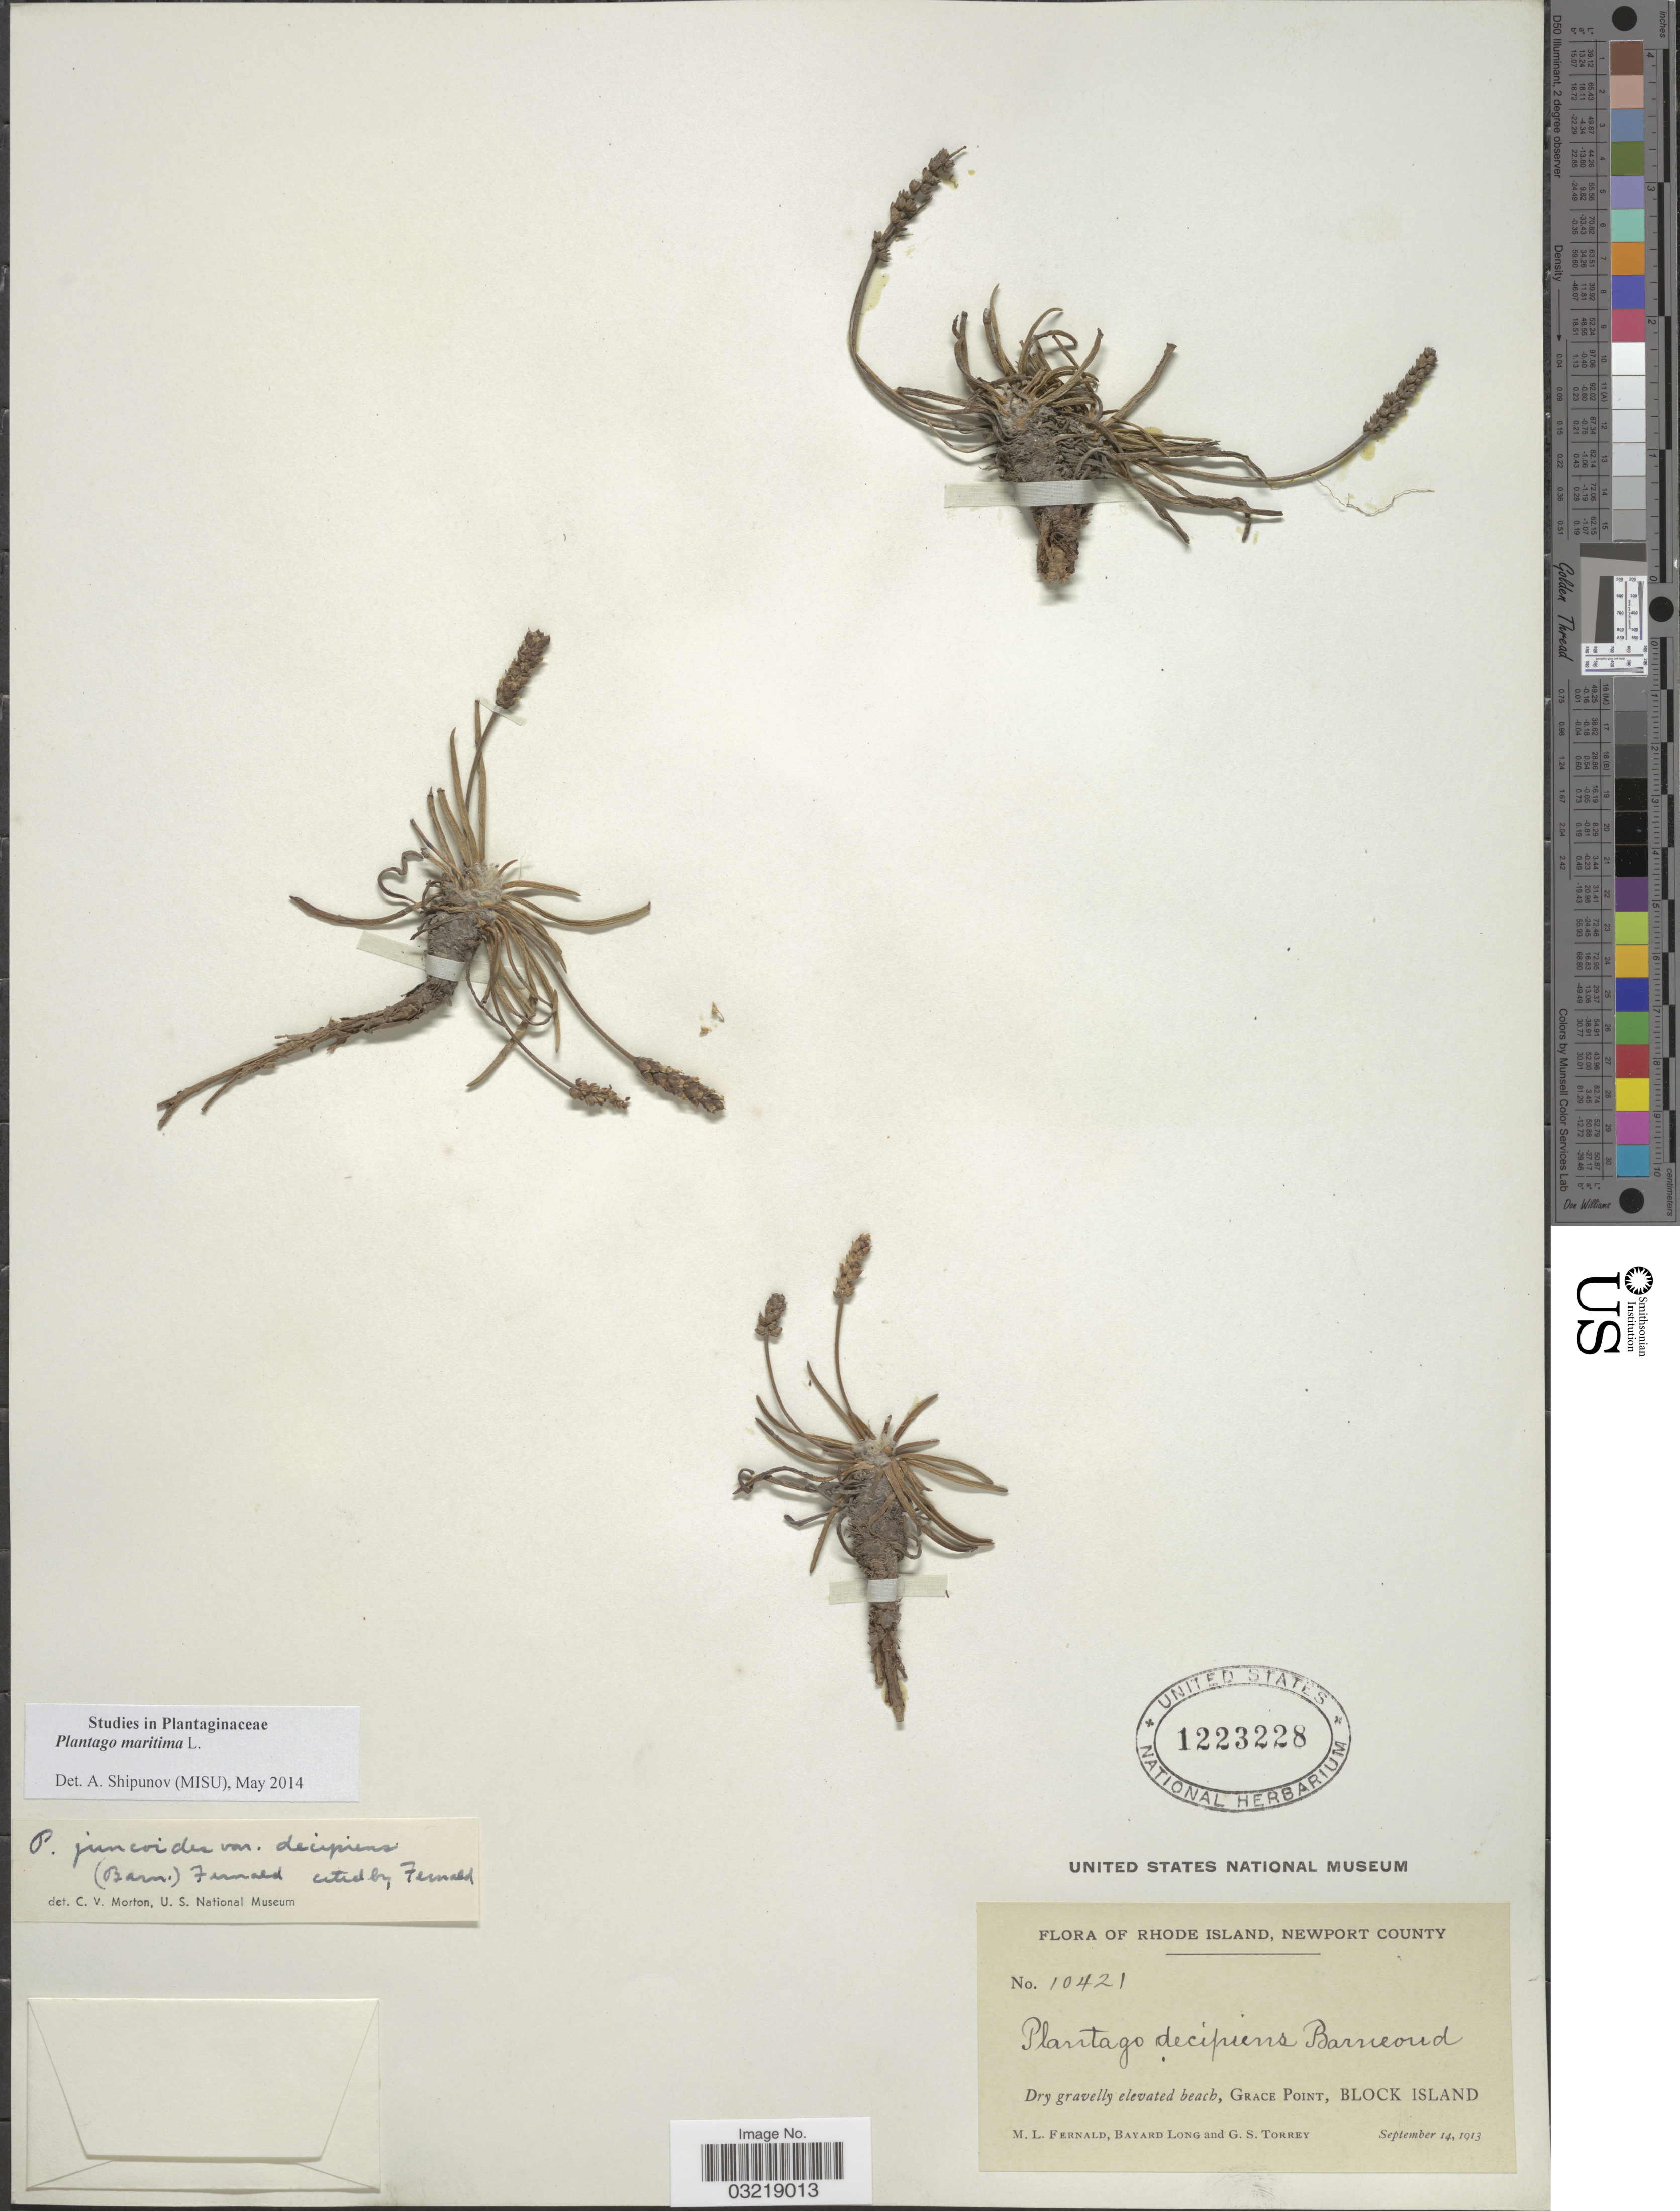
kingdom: Plantae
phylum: Tracheophyta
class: Magnoliopsida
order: Lamiales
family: Plantaginaceae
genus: Plantago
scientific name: Plantago maritima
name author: L.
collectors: M. L. Fernald, B. Long & G. S. Torrey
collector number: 10421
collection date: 1913-09-14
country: United States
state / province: Rhode Island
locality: Rhode Island, Newport County. Dry gravelly elevated beach, Grace Point, Block Island.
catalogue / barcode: US 1223228